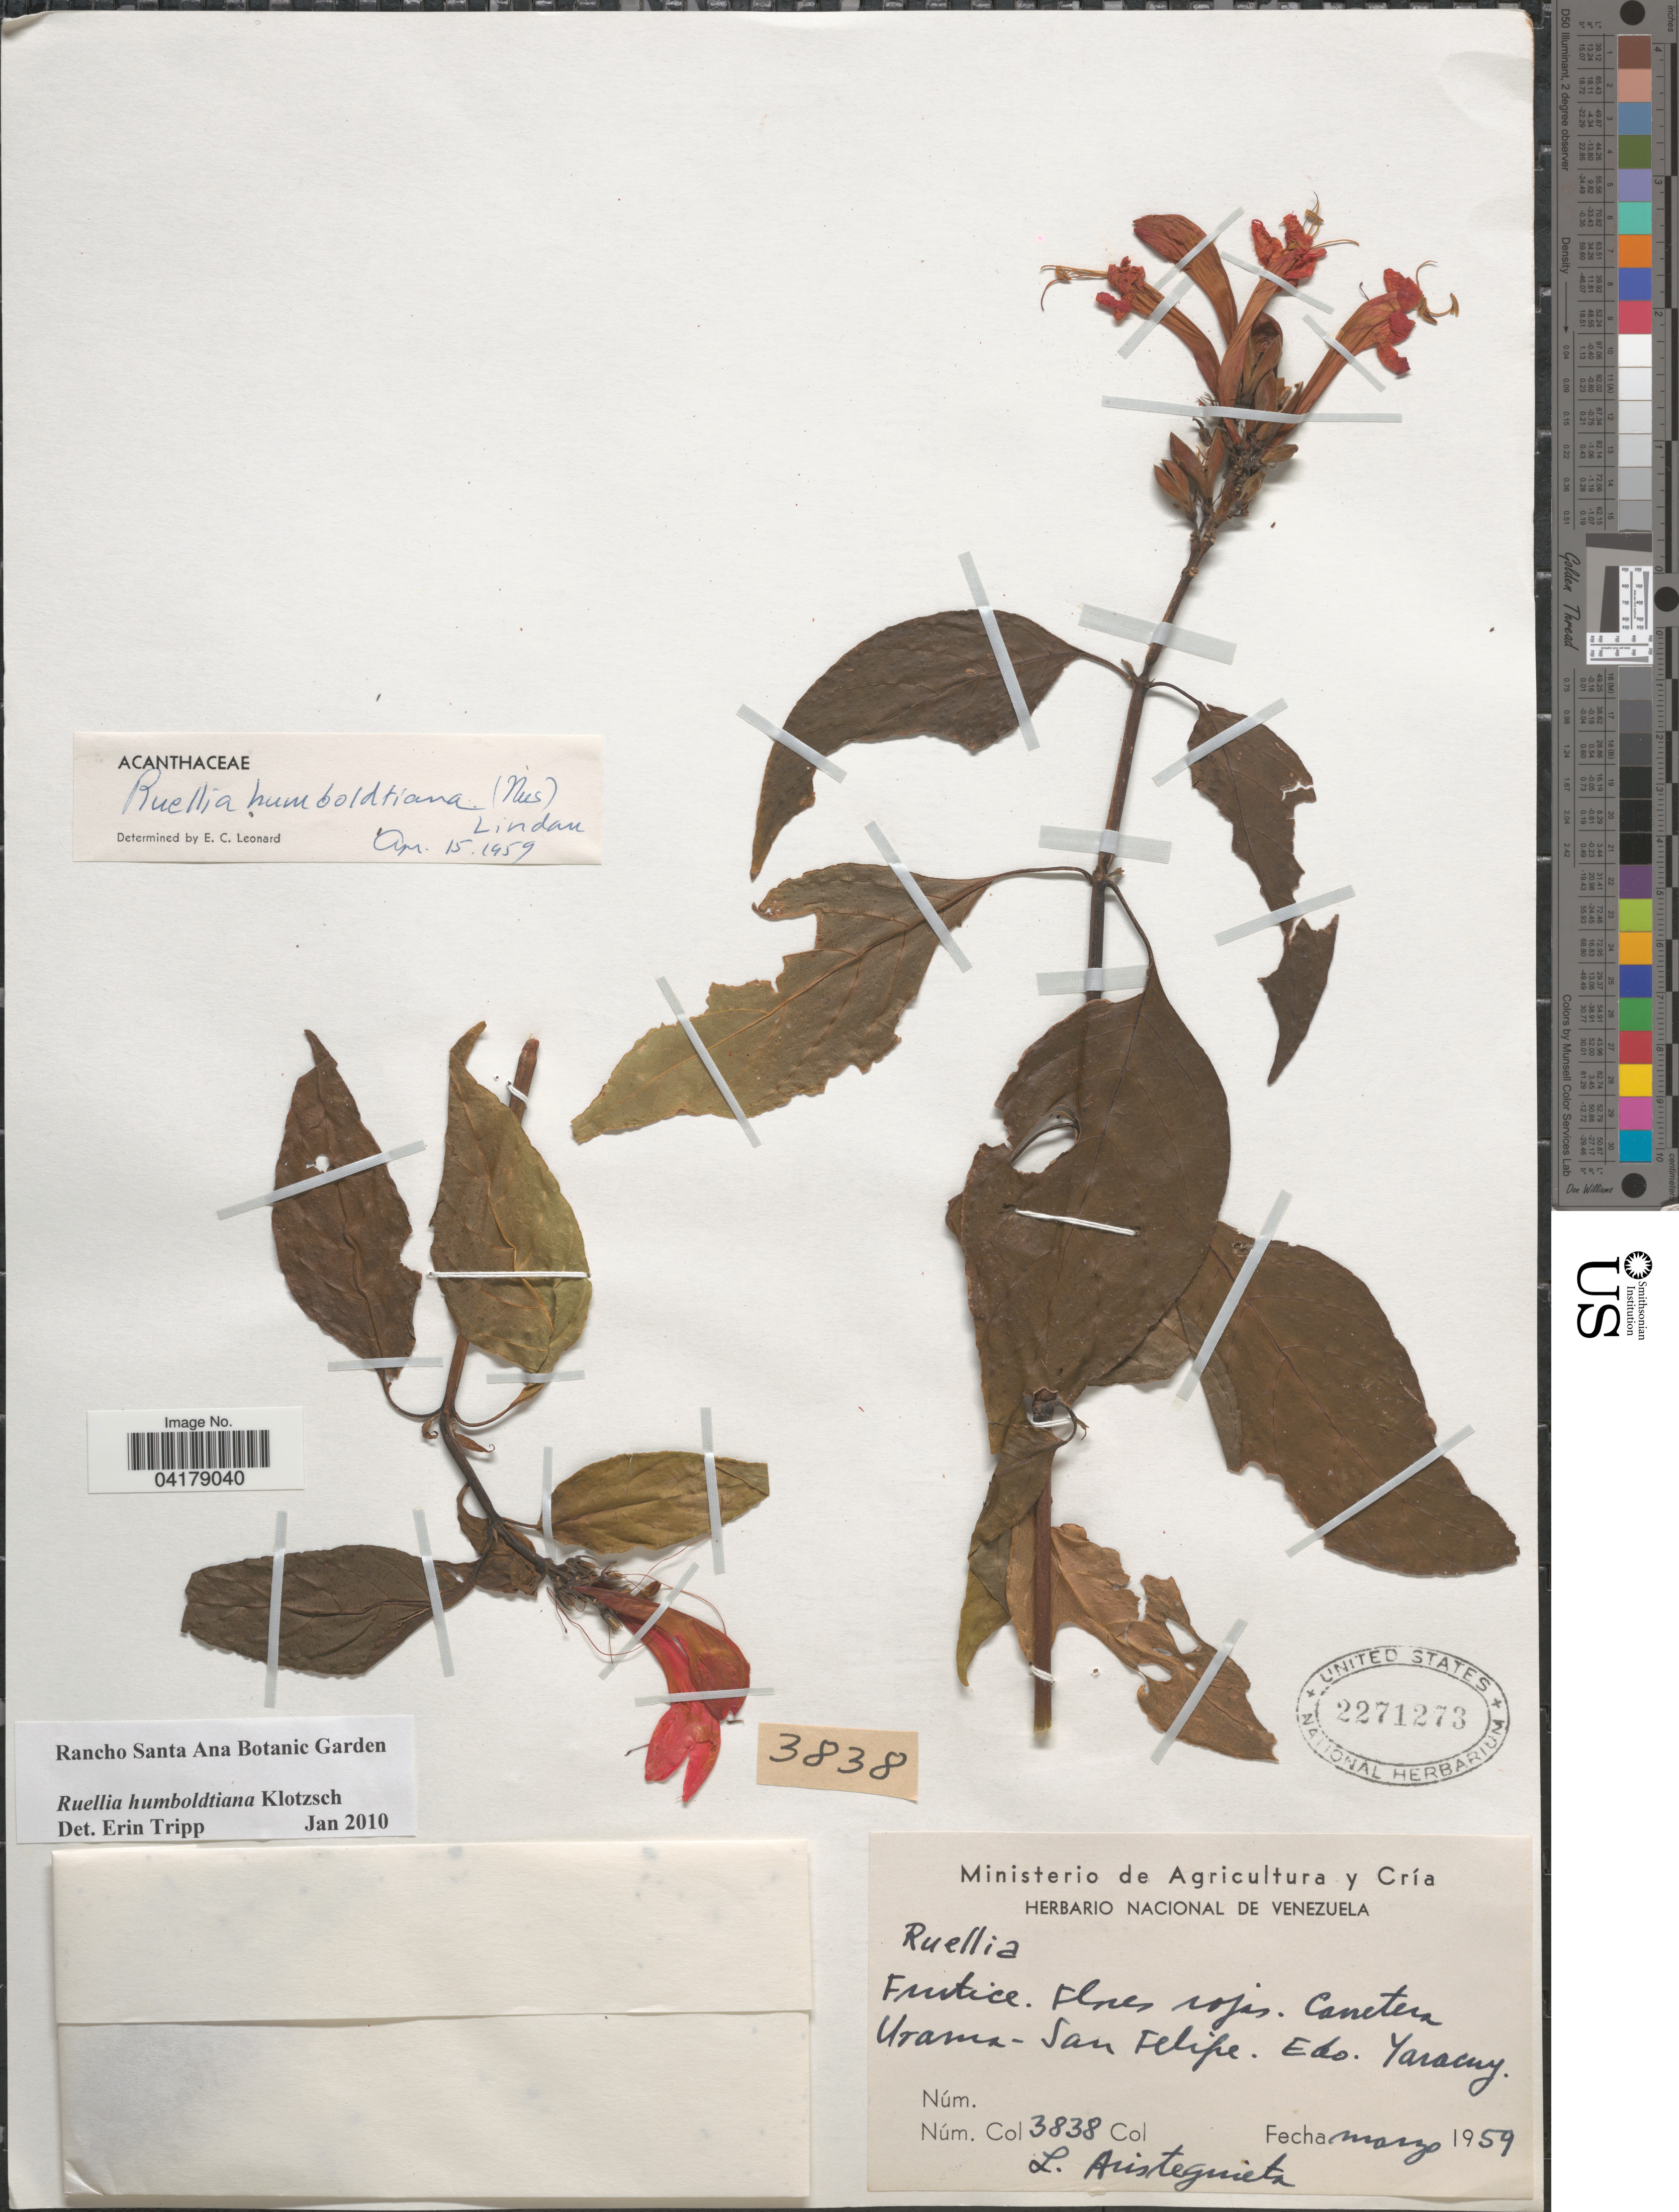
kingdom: Plantae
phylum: Tracheophyta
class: Magnoliopsida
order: Lamiales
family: Acanthaceae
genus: Ruellia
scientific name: Ruellia humboldtiana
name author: (Nees) Lindau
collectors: L. Aristeguieta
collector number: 3838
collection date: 1959-03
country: Venezuela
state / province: Yaracuy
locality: Carretera Urama-San Felipe.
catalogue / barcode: US 2271273